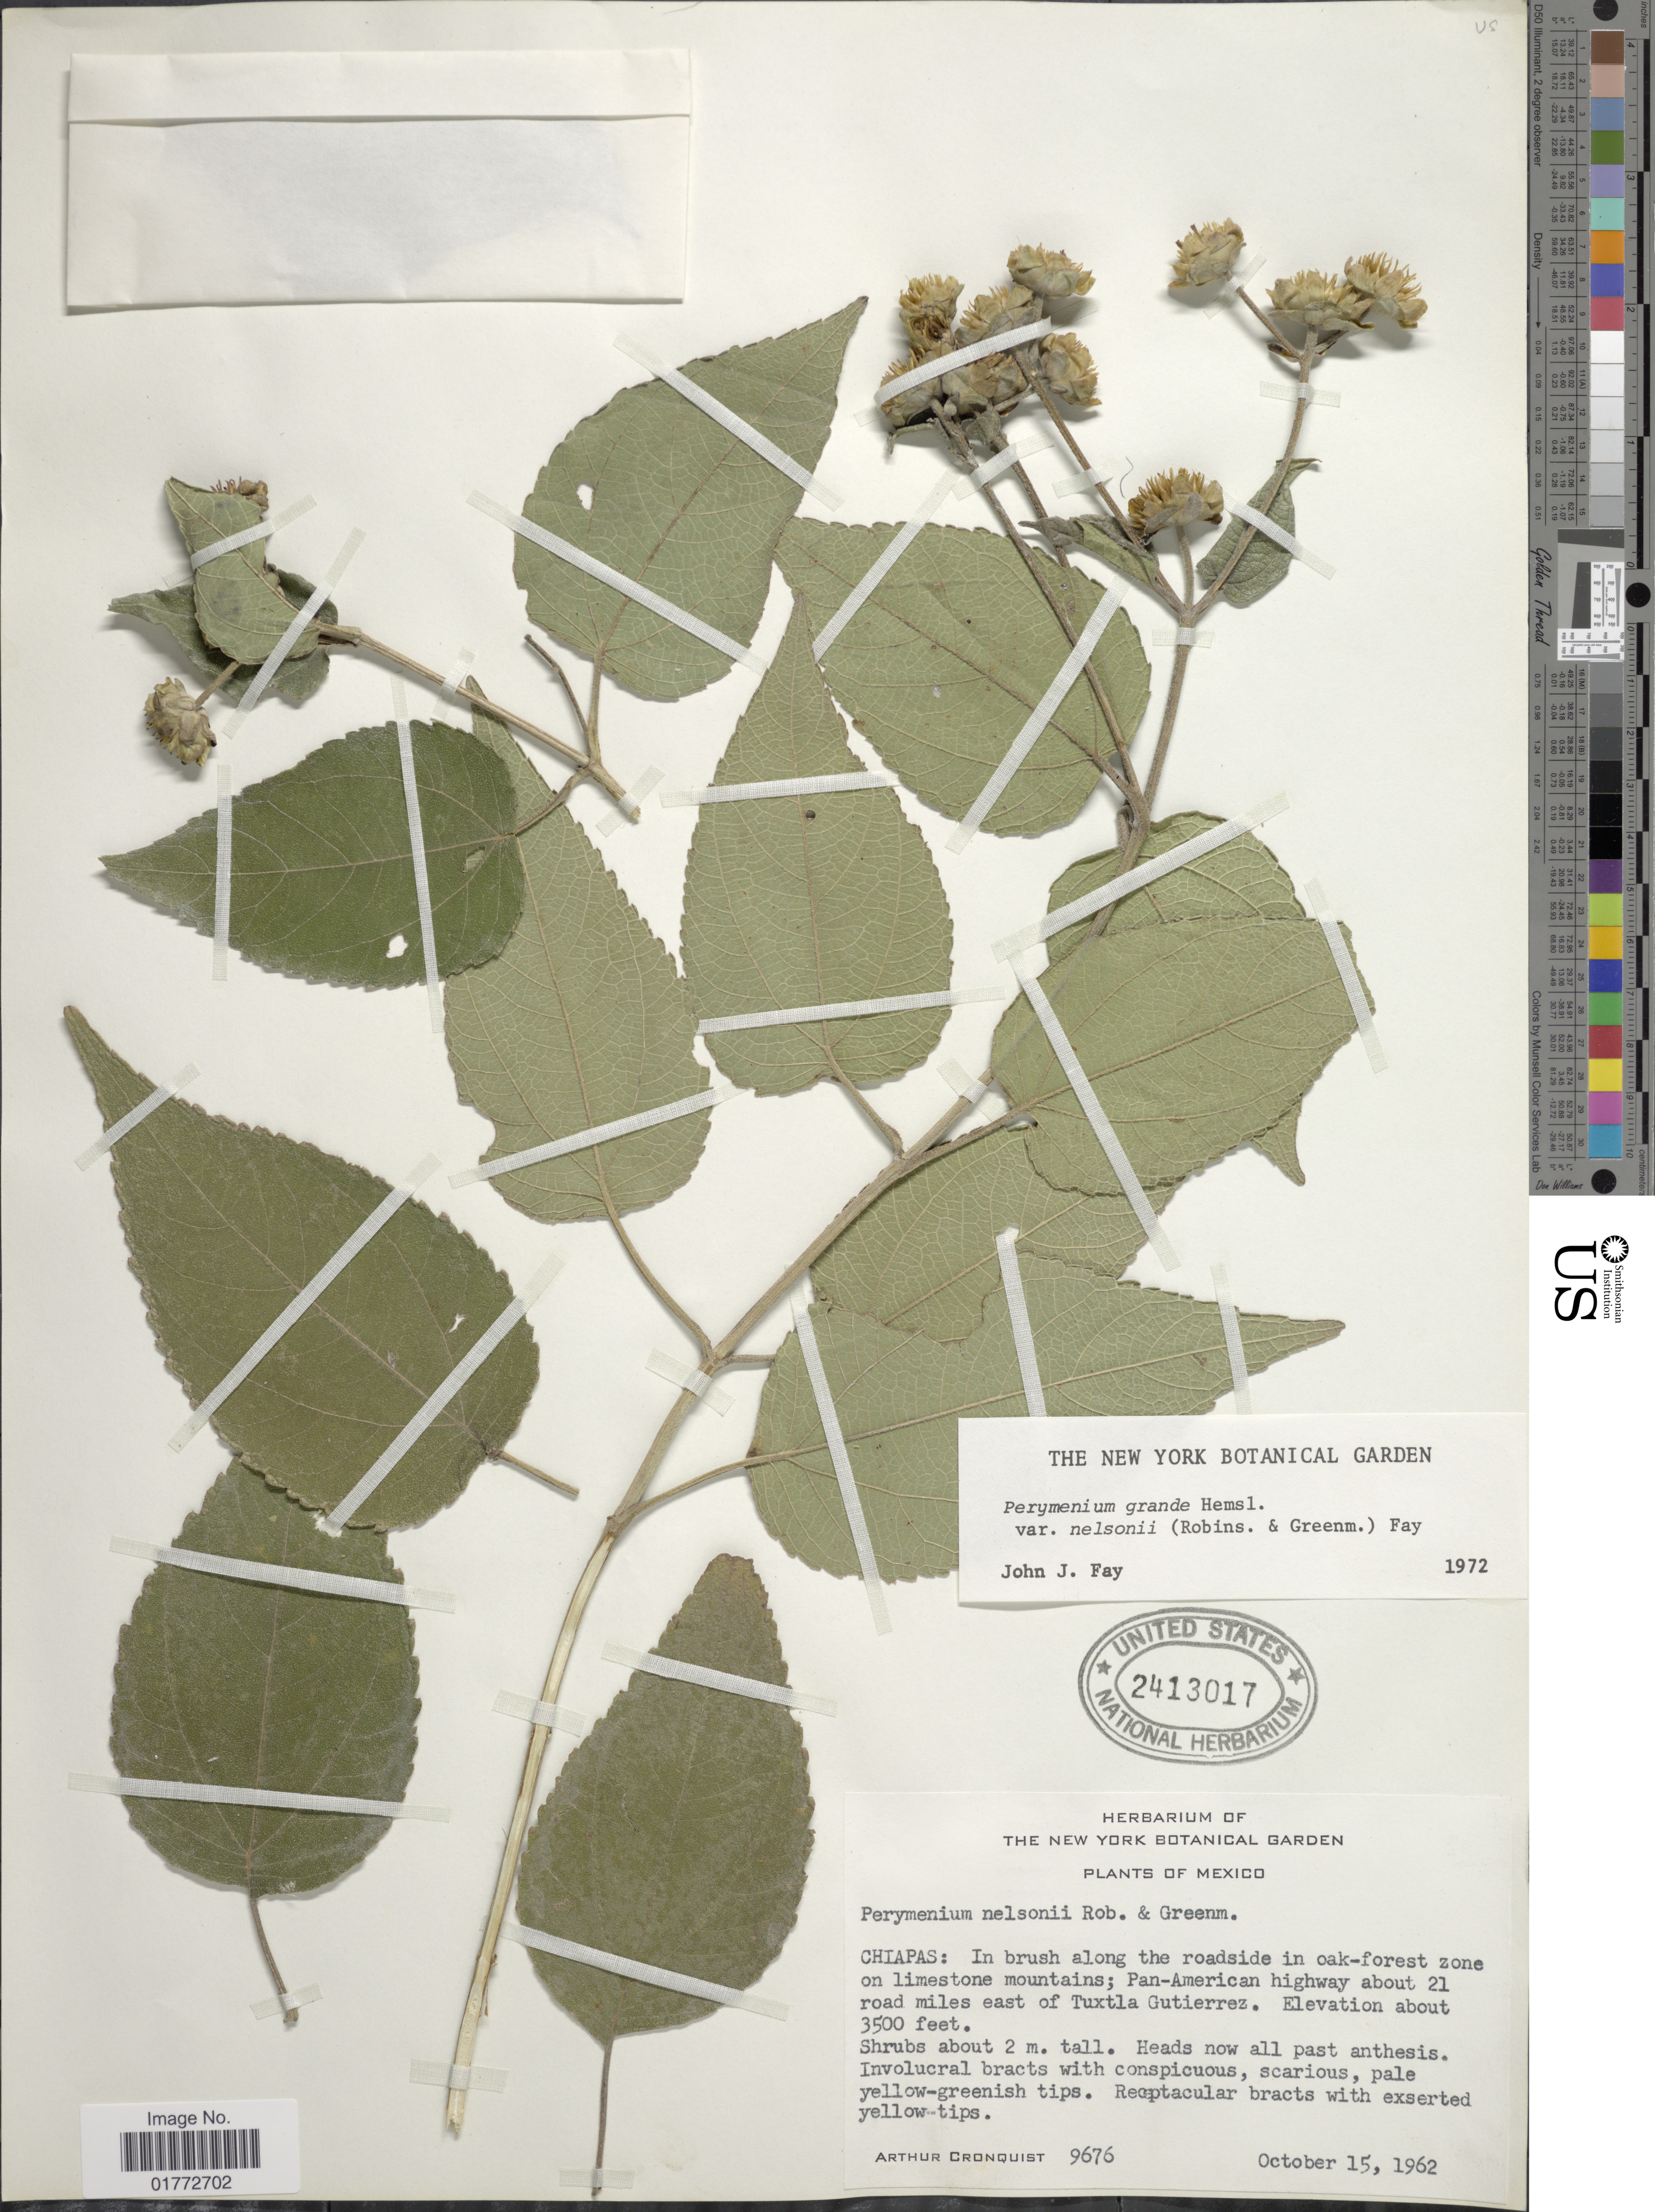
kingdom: Plantae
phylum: Tracheophyta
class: Magnoliopsida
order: Asterales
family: Asteraceae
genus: Perymenium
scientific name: Perymenium grande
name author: Hemsl.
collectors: A. J. Cronquist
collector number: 9676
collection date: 1962-10-15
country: Mexico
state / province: Chiapas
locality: Pan-American highway about 21 road miles east of Tuxtla Gutierrez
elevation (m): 1067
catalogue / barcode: US 2413017